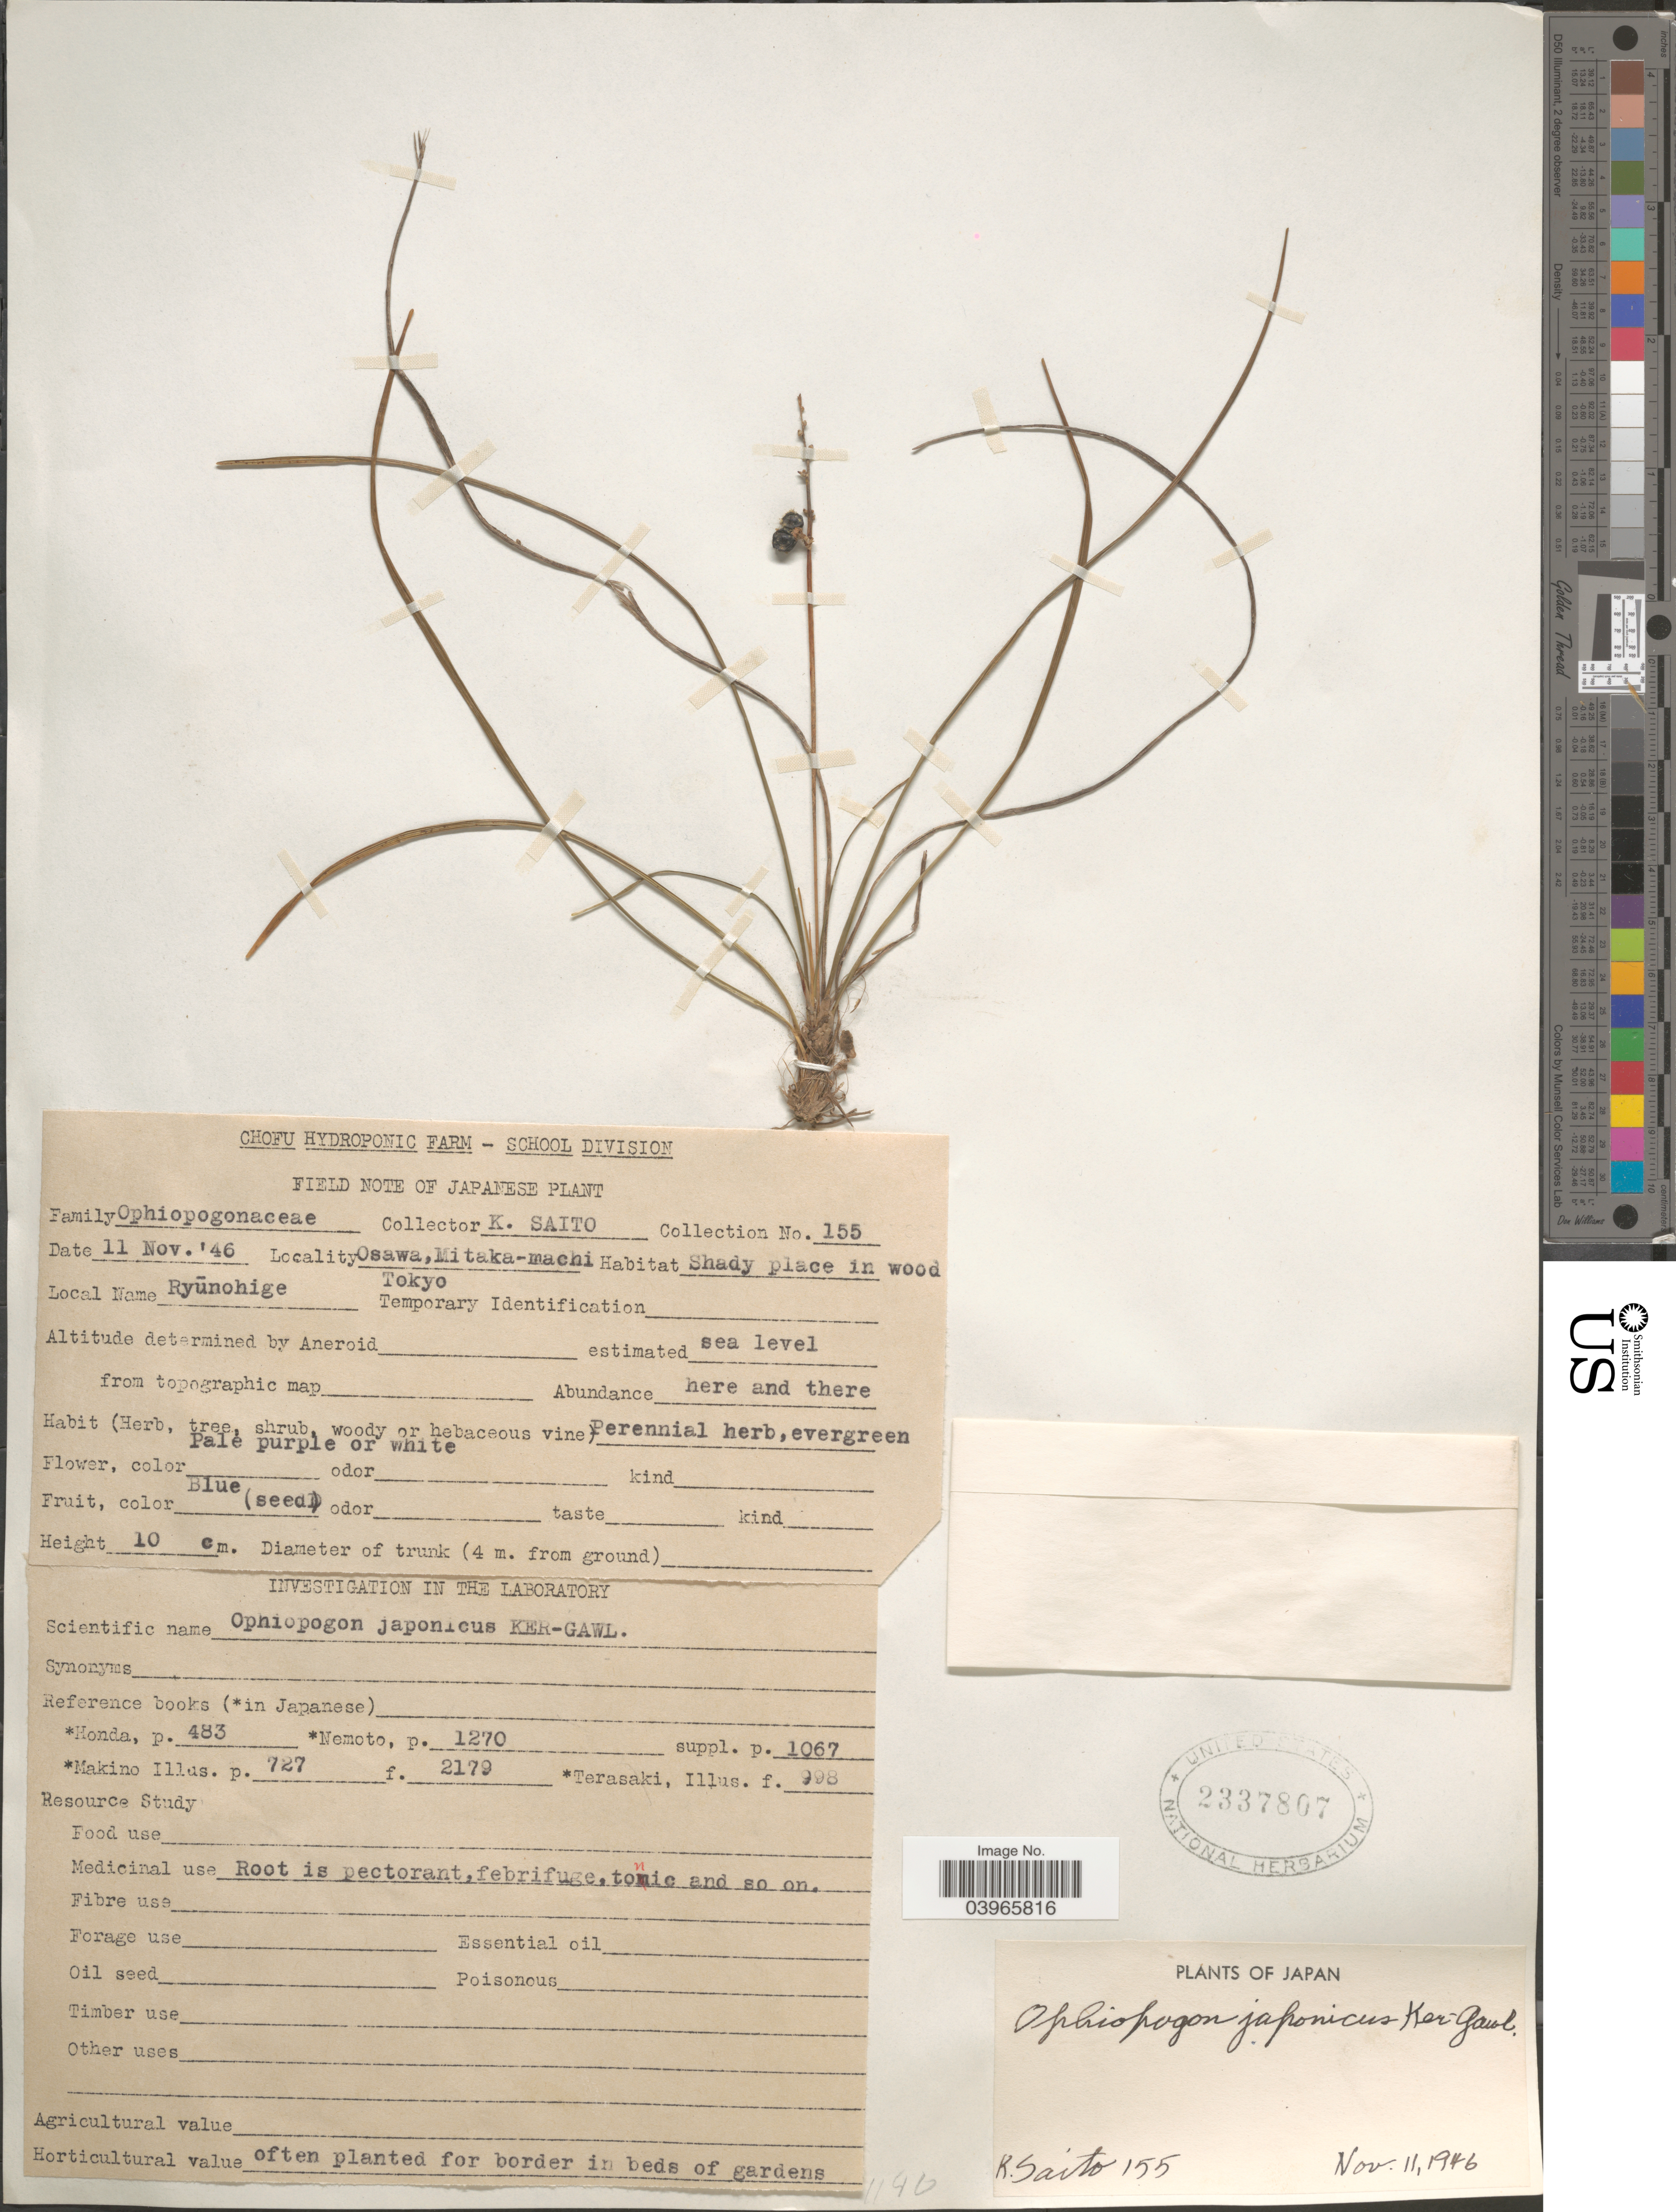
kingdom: Plantae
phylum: Tracheophyta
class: Liliopsida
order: Asparagales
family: Asparagaceae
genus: Ophiopogon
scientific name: Ophiopogon japonicus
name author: (L. f.) Ker Gawl.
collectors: K. Saito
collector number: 155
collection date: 1946-11-11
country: Japan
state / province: Tokyo, Federal City of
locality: Osawa, Mitaka-machi, Tokyo.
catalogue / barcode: US 2337807